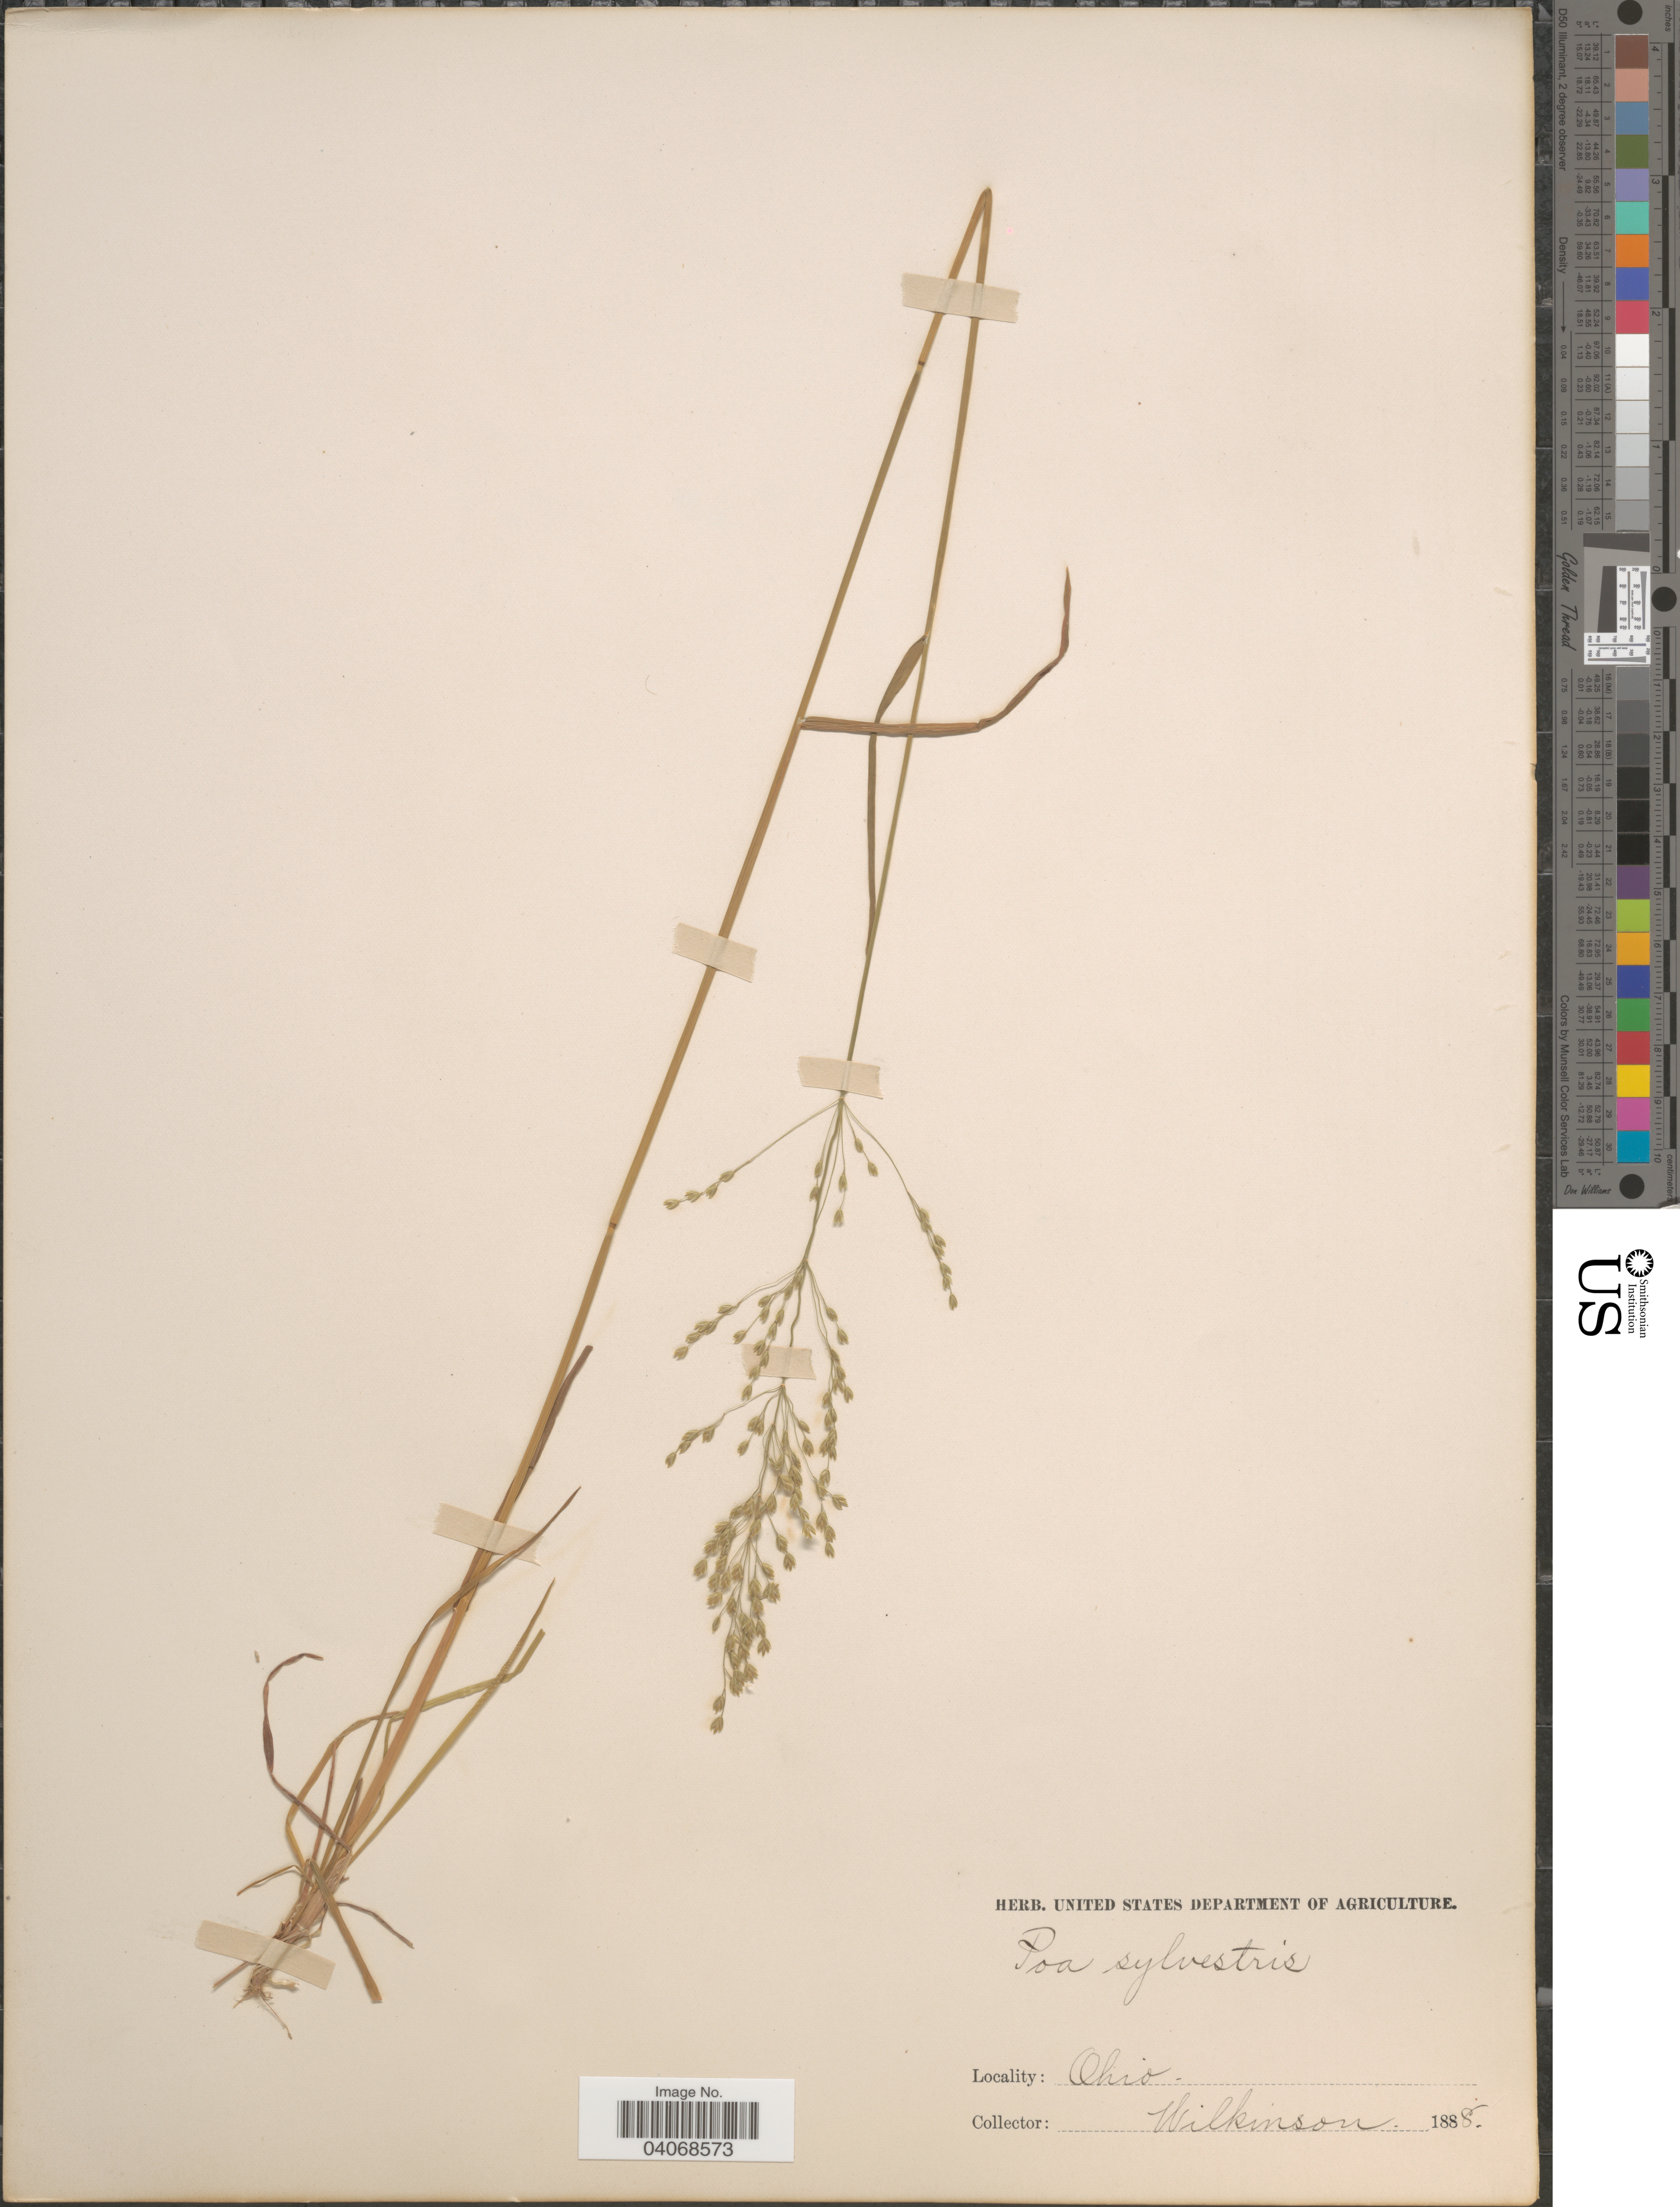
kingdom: Plantae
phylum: Tracheophyta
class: Liliopsida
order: Poales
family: Poaceae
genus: Poa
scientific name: Poa sylvestris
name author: A. Gray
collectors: Wilkinson, --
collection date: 1888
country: United States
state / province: Ohio